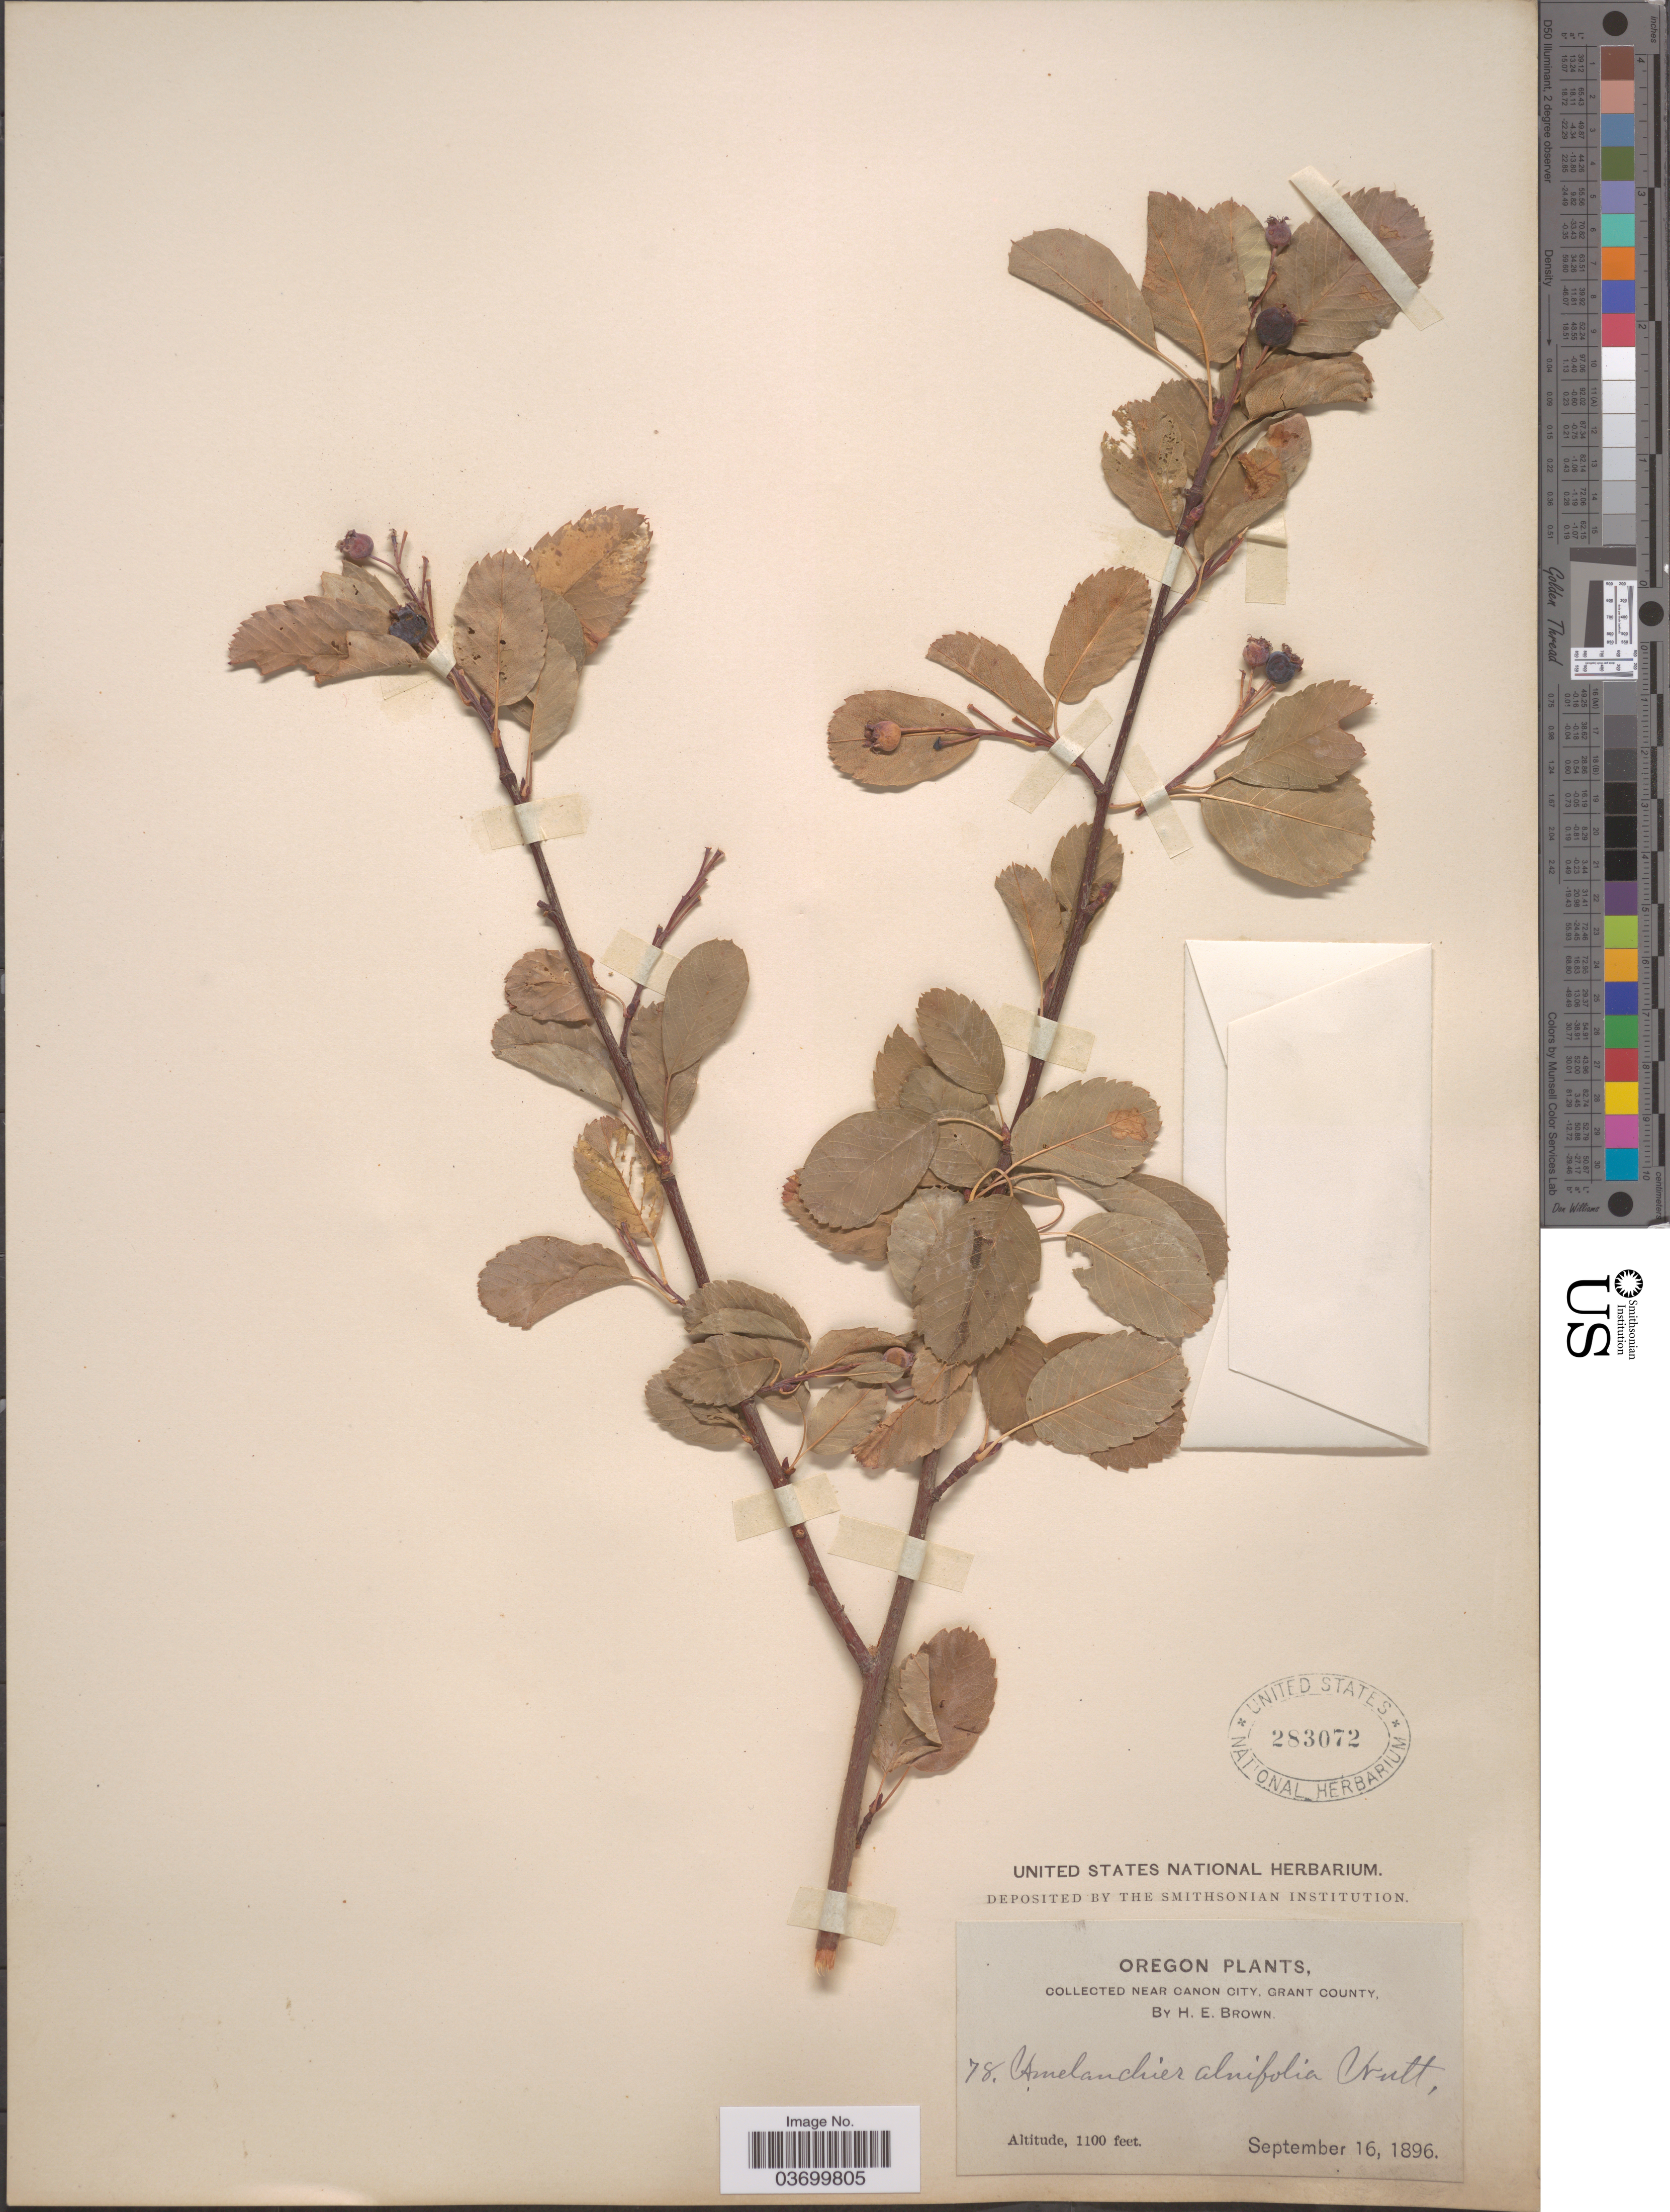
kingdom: Plantae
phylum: Tracheophyta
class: Magnoliopsida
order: Rosales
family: Rosaceae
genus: Amelanchier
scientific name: Amelanchier alnifolia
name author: (Nutt.) Nutt. ex M. Roem.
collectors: H. E. Brown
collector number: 78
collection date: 1896-09-16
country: United States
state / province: Oregon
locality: Near Canon City, Grant County.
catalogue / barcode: US 283072